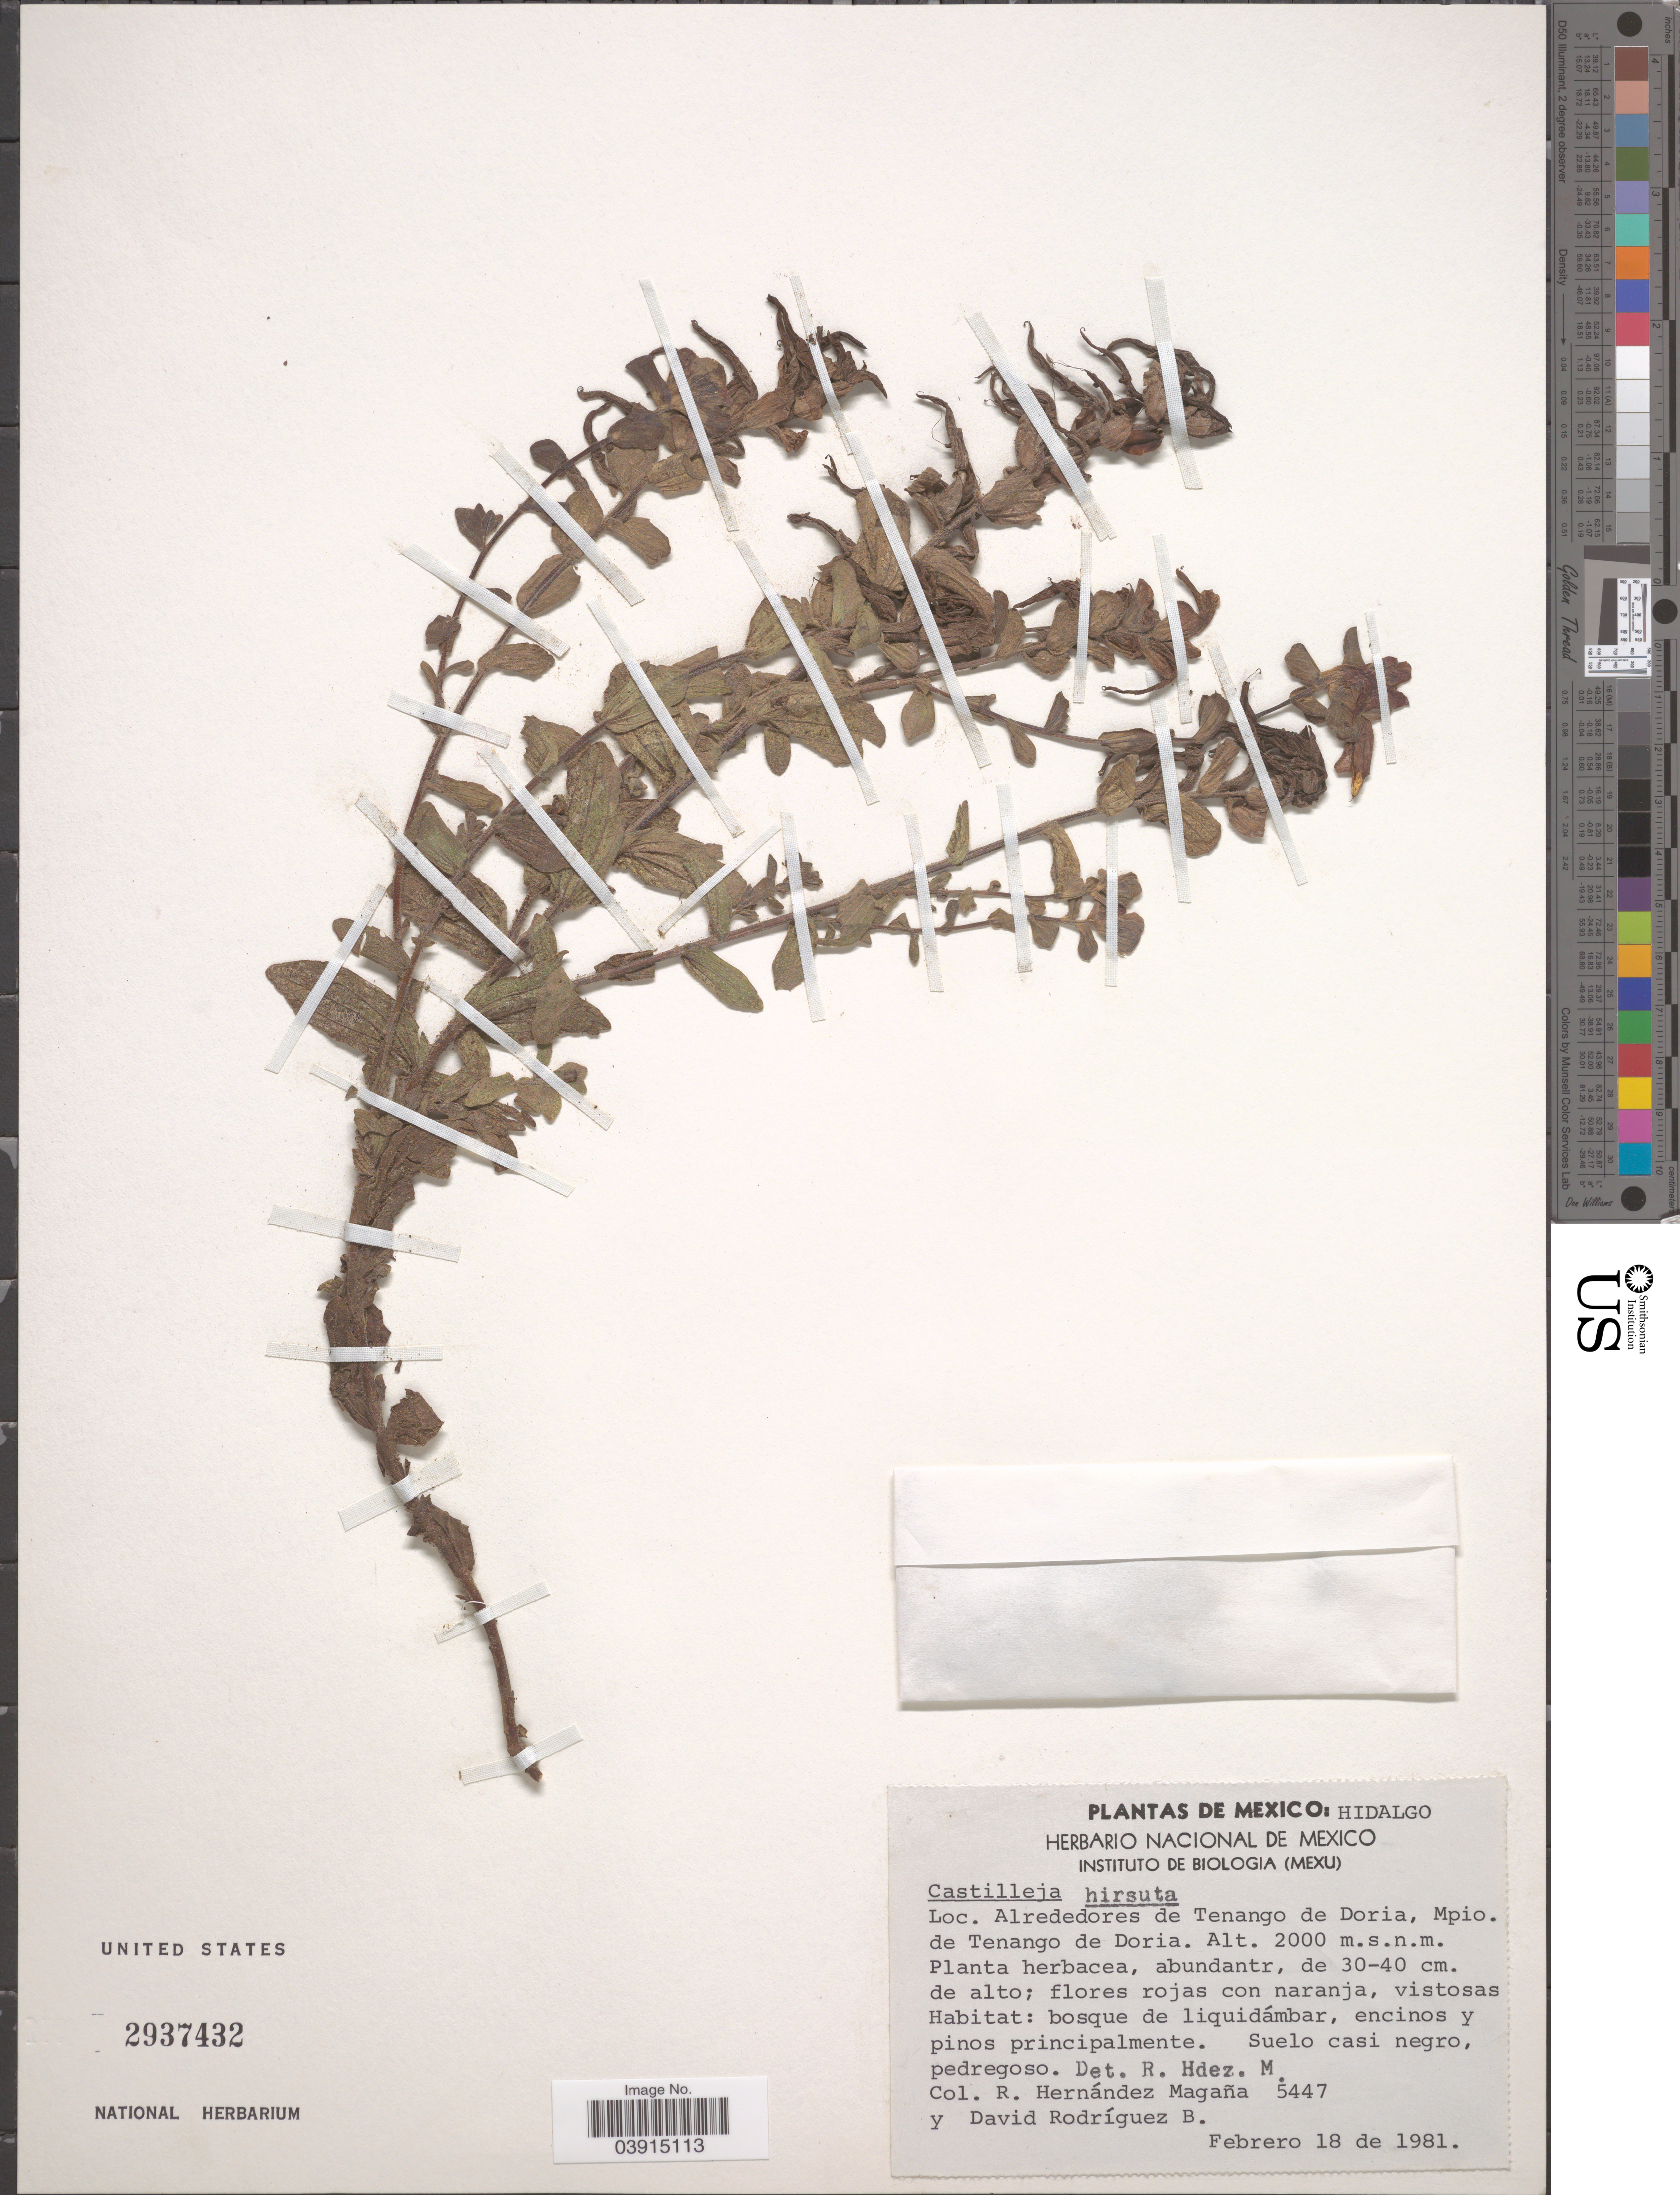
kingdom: Plantae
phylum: Tracheophyta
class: Magnoliopsida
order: Lamiales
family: Orobanchaceae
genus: Castilleja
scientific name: Castilleja hirsuta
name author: M. Martens & Galeotti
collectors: R. Hernández-M. & D. Rodríguez B.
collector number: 5447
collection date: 1981-02-18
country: Mexico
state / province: Hidalgo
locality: Alrededores de Tenango de Doria, Mpio. de Tenango de Doria.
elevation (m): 2000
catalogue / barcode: US 2937432